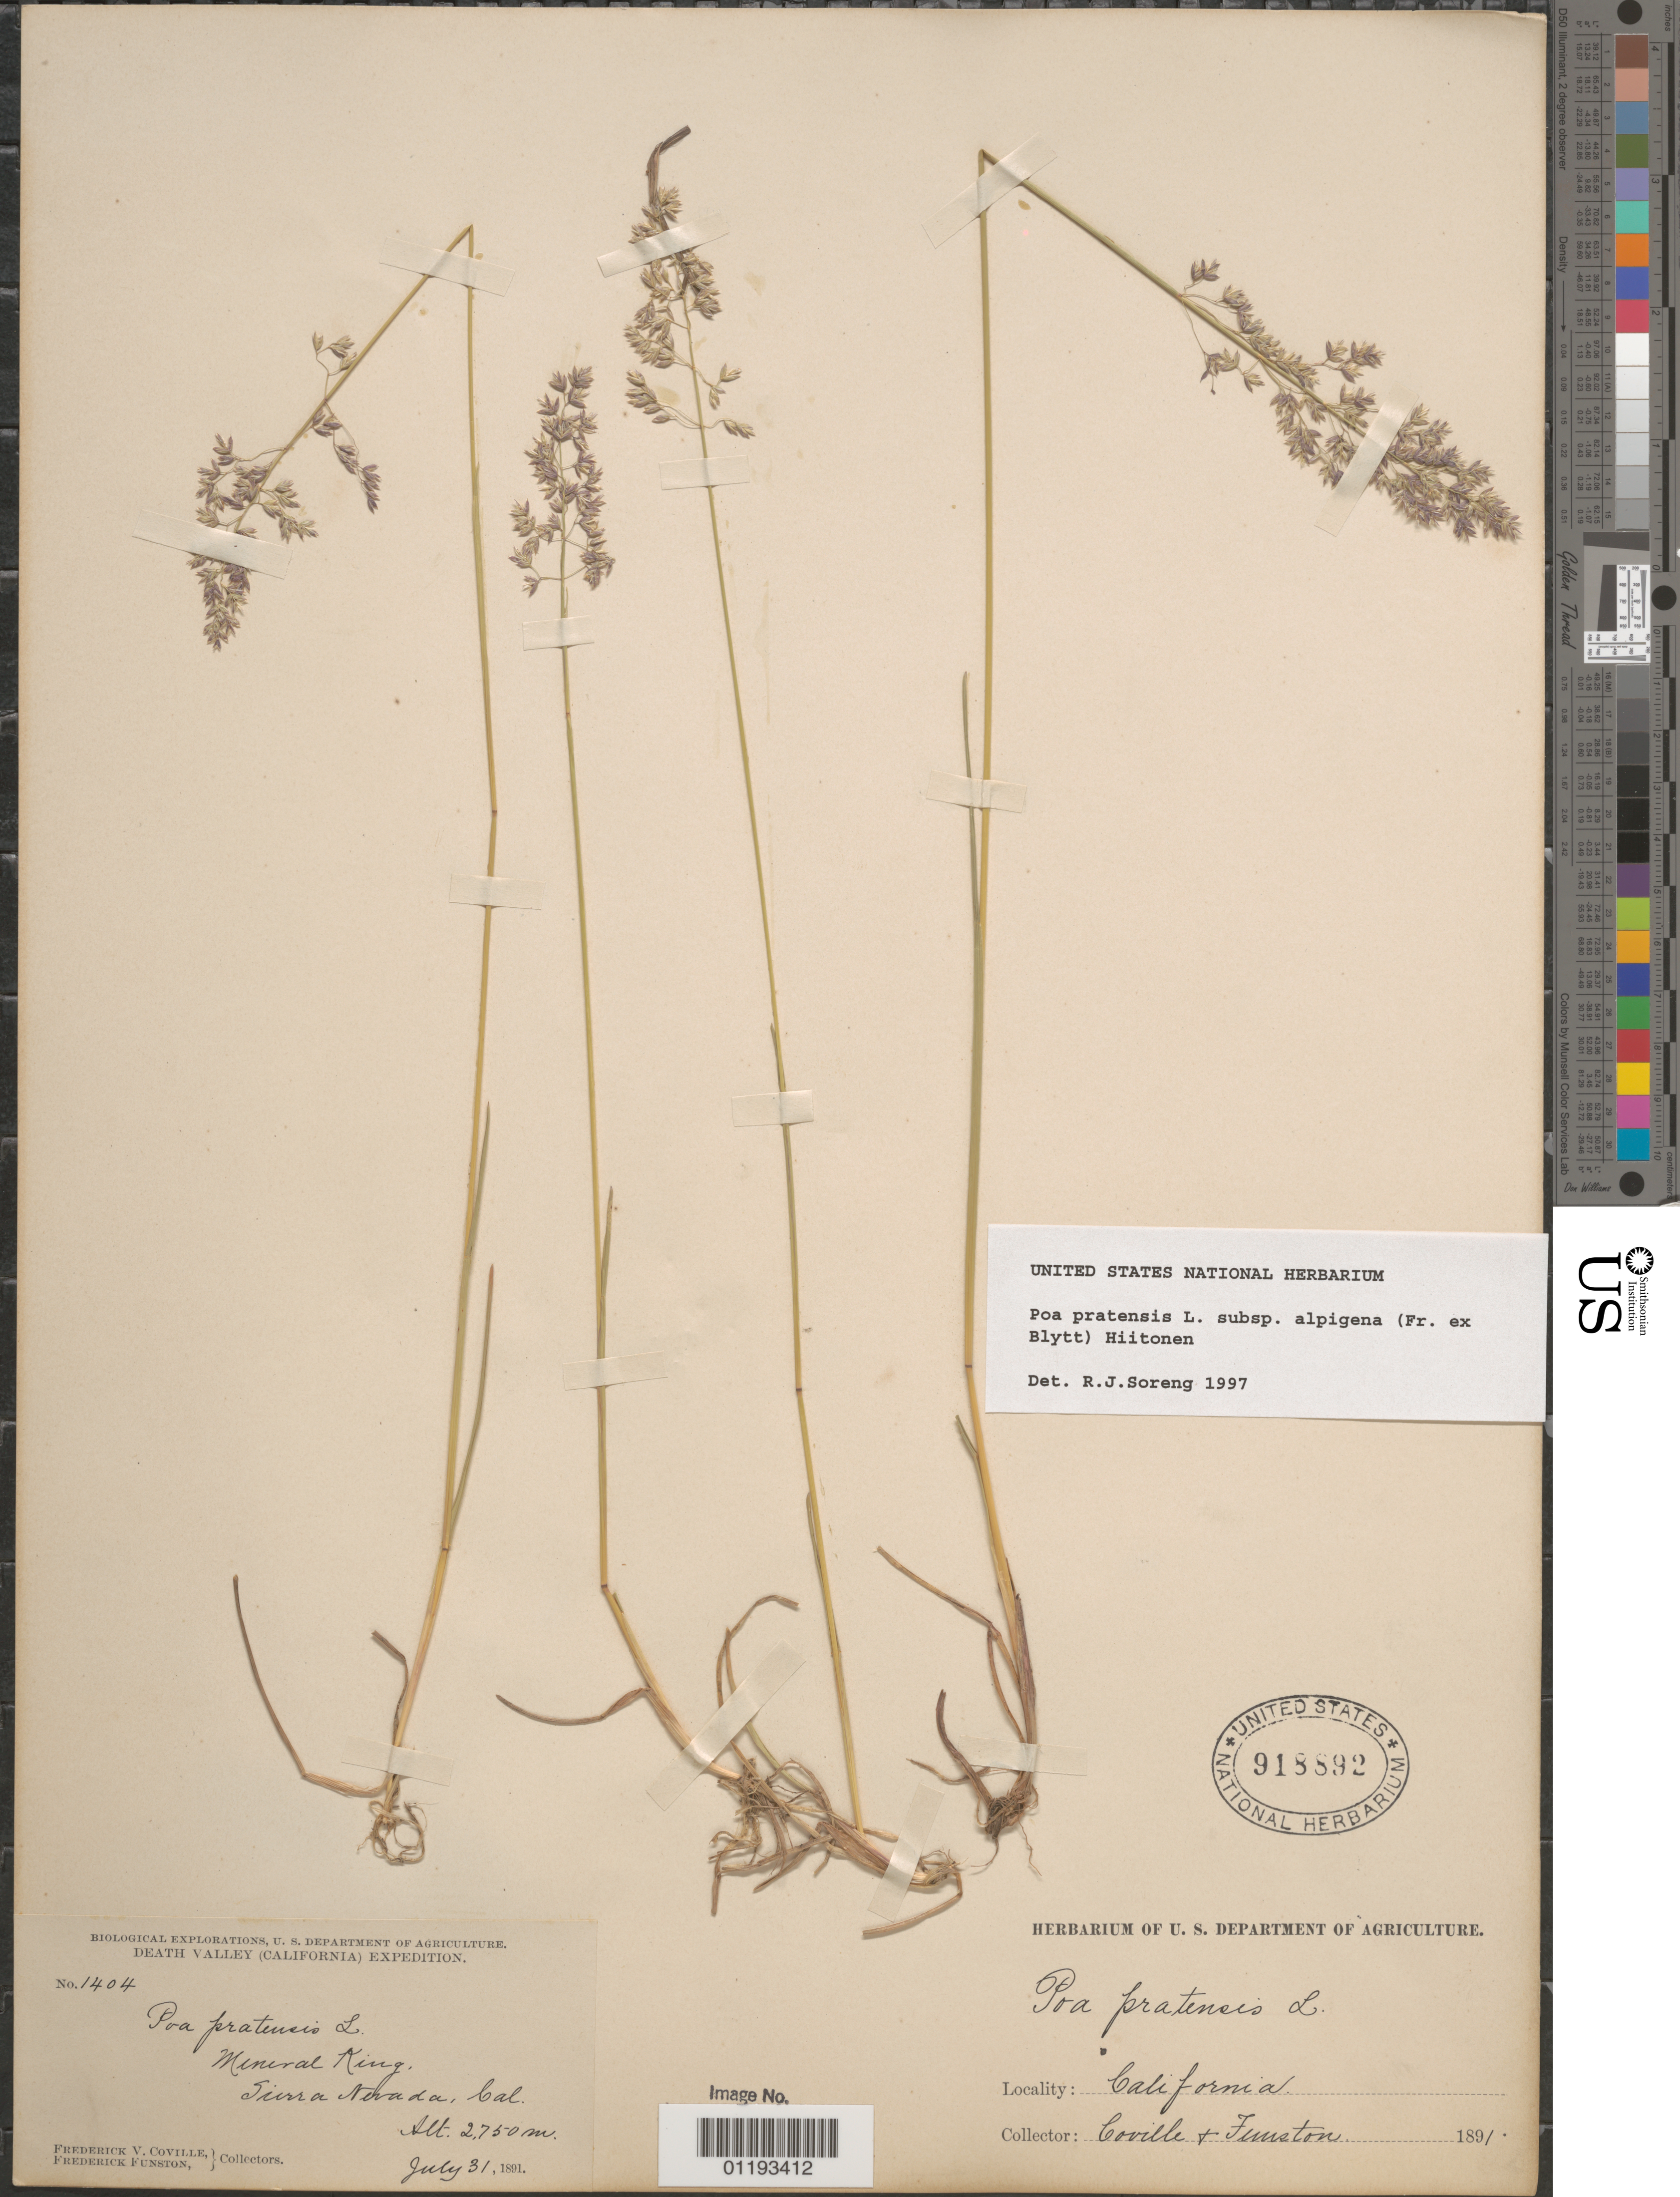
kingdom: Plantae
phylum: Tracheophyta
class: Liliopsida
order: Poales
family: Poaceae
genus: Poa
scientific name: Poa pratensis subsp. alpigena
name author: (Lindm.) Hiitonen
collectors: F. V. Coville & F. Funston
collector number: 1404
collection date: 1891-07-31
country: United States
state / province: California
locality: Mineral King, Sierra Nevada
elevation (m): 2750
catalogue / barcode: US 918892